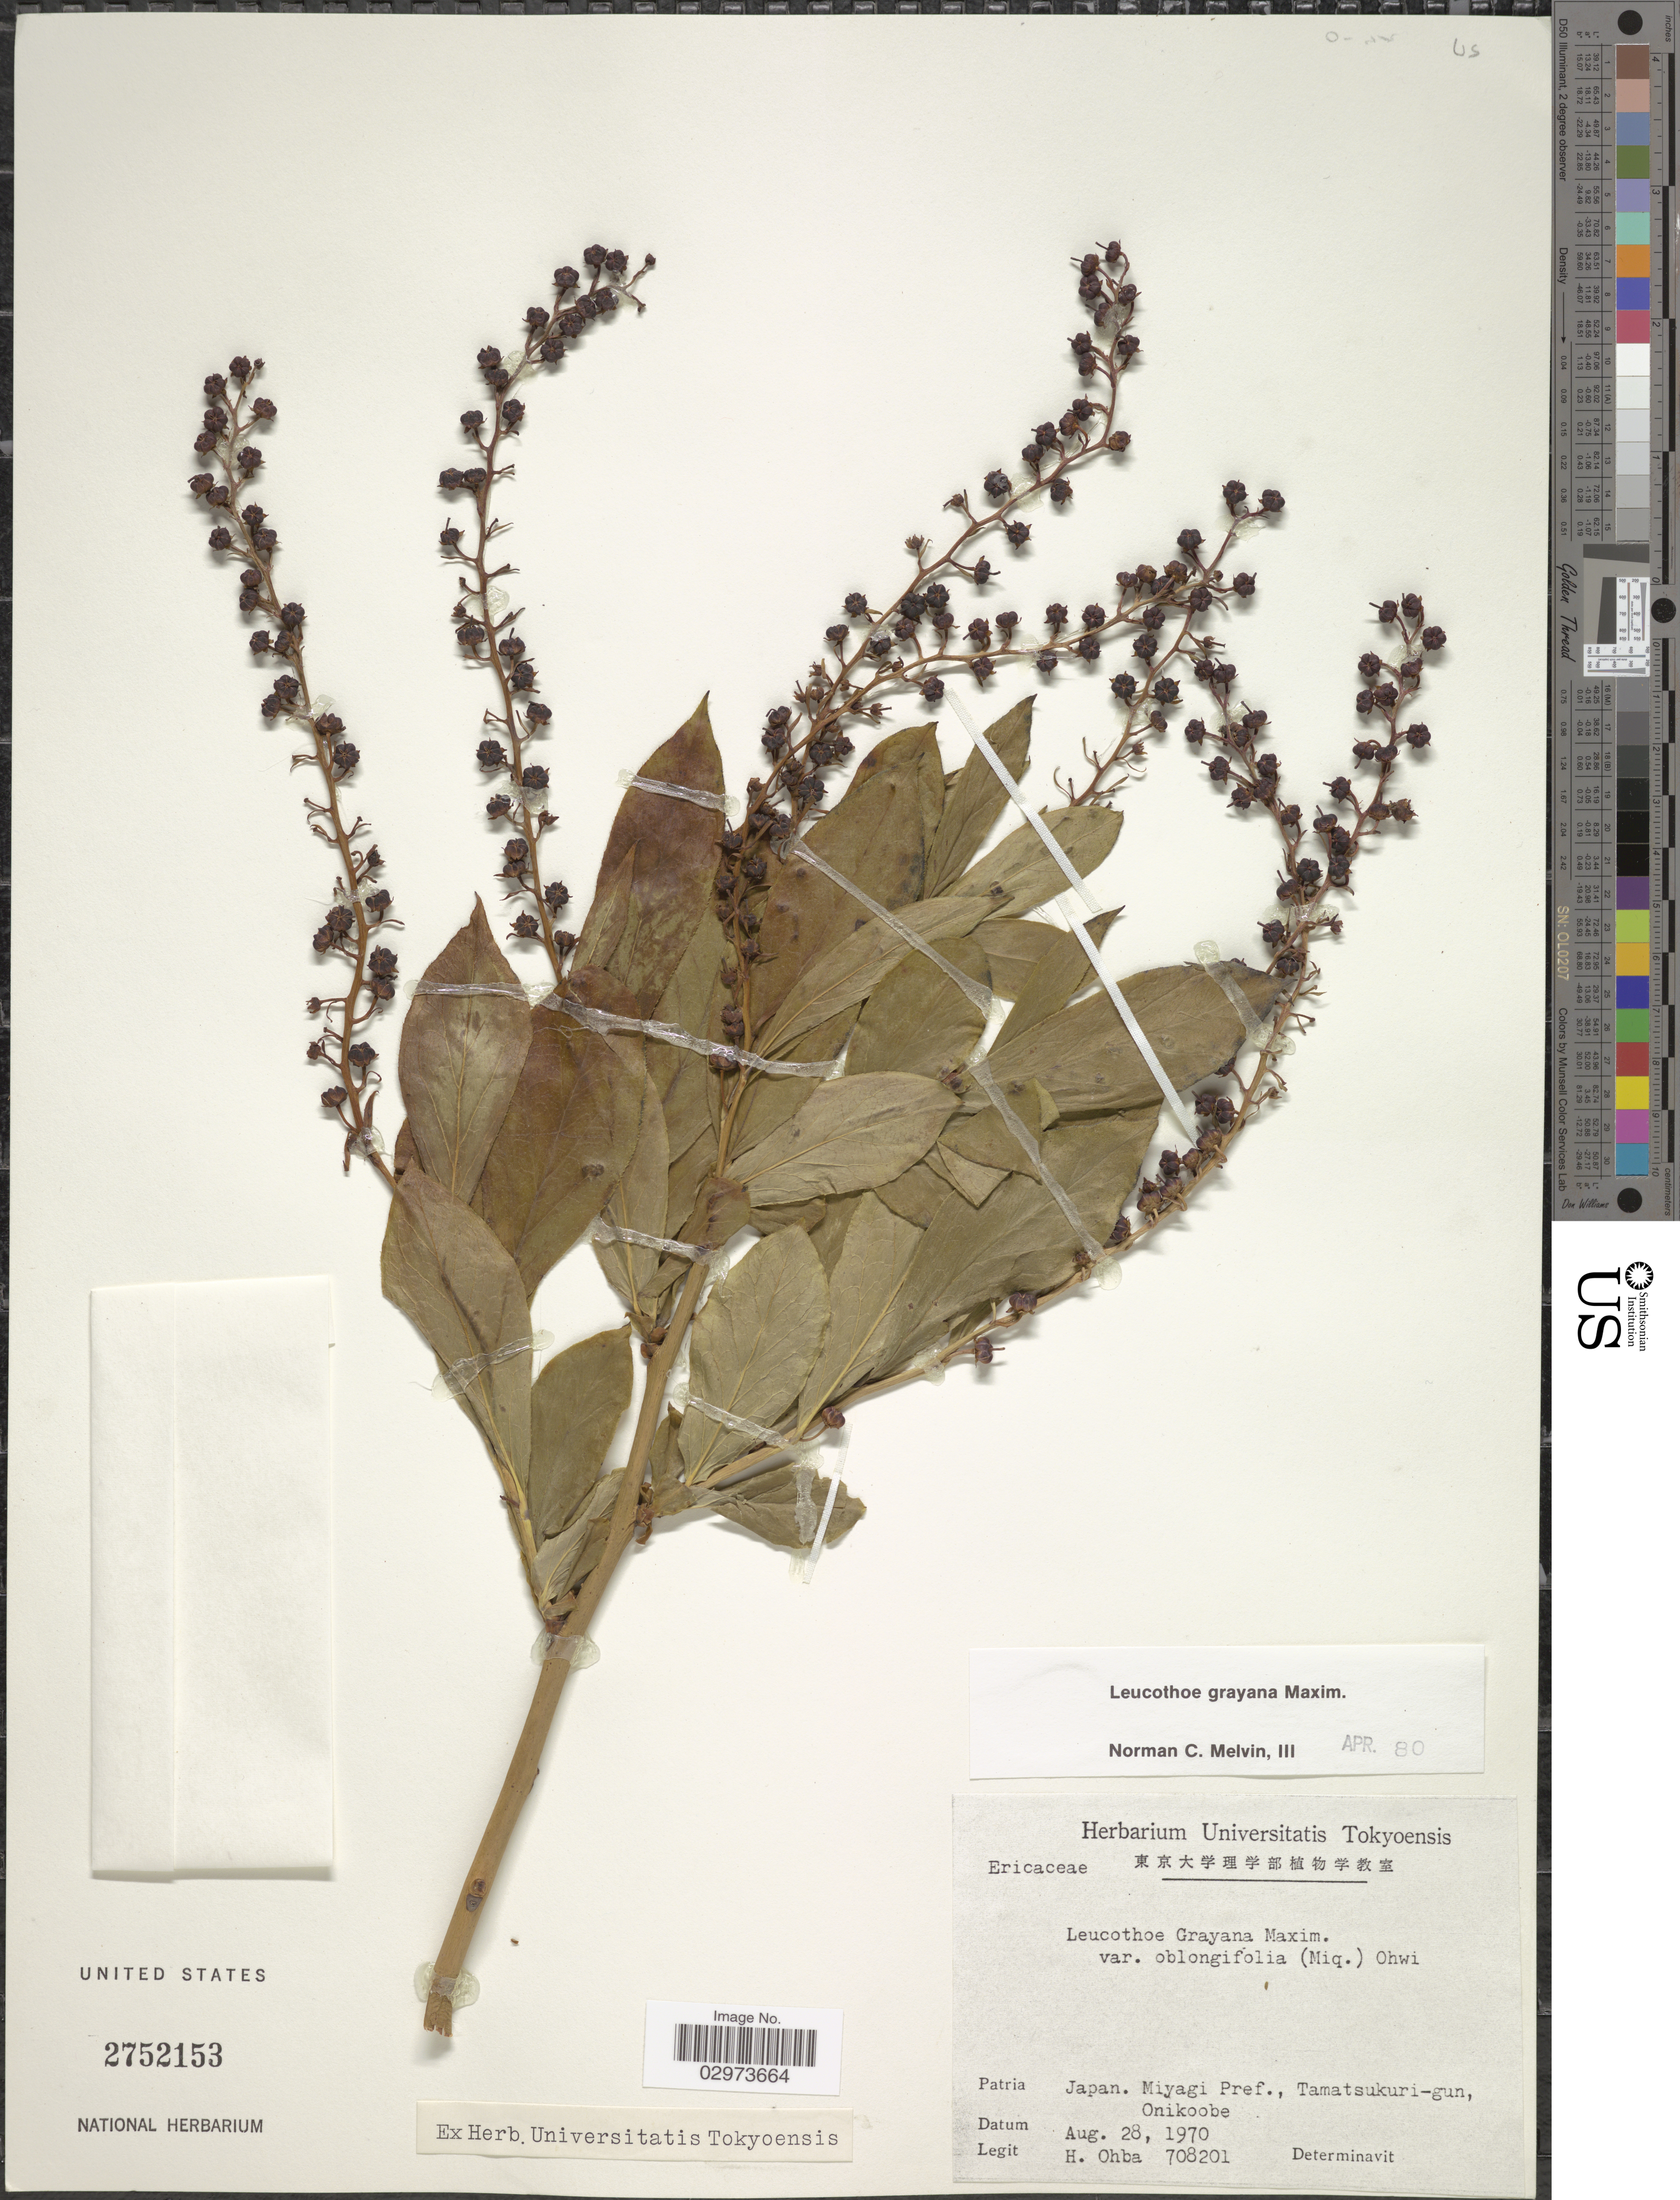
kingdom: Plantae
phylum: Tracheophyta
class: Magnoliopsida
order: Ericales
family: Ericaceae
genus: Leucothoe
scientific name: Leucothoë grayana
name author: Maxim.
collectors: H. Ohba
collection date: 1970-08-28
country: Japan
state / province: Miyagi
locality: Tamatsukuri-gun, Onikoobe.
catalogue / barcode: US 2752153